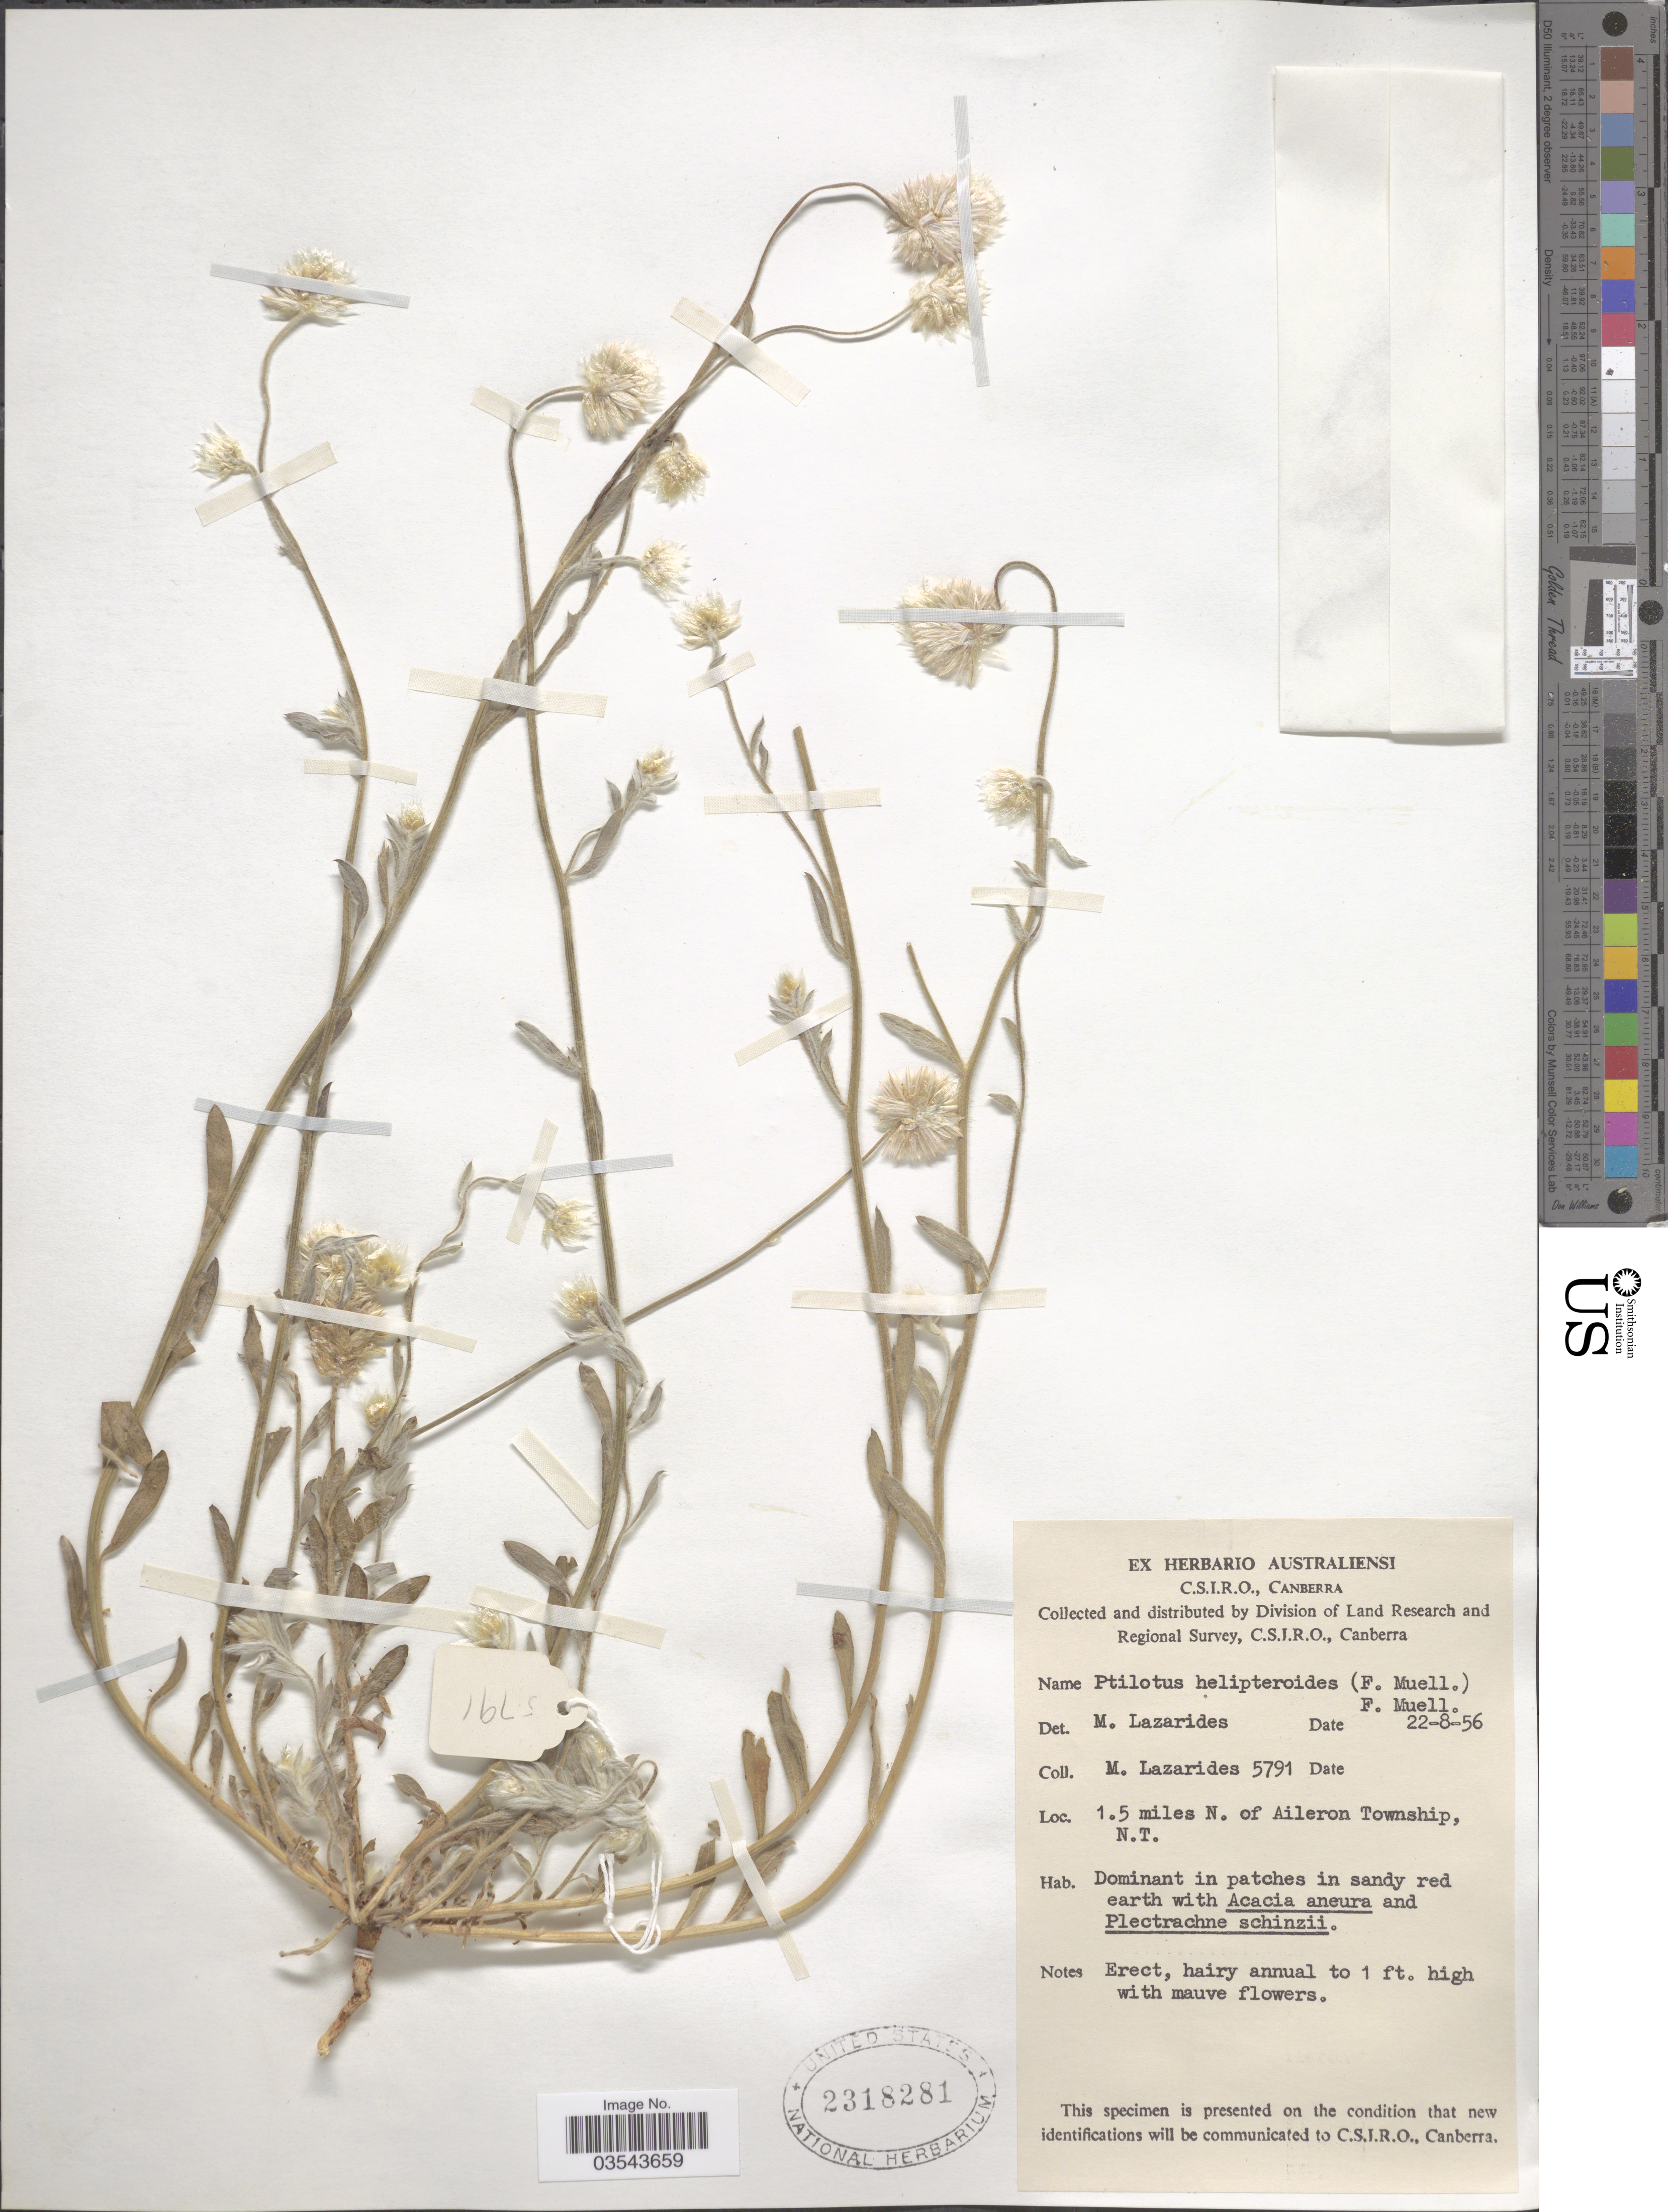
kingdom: Plantae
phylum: Tracheophyta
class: Magnoliopsida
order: Caryophyllales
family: Amaranthaceae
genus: Ptilotus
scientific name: Ptilotus helipteroides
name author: F. Muell.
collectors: M. Lazarides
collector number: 5791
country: Australia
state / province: Northern Territory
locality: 1.5 miles N. of Aileron Township, N.T.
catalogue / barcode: US 2318281